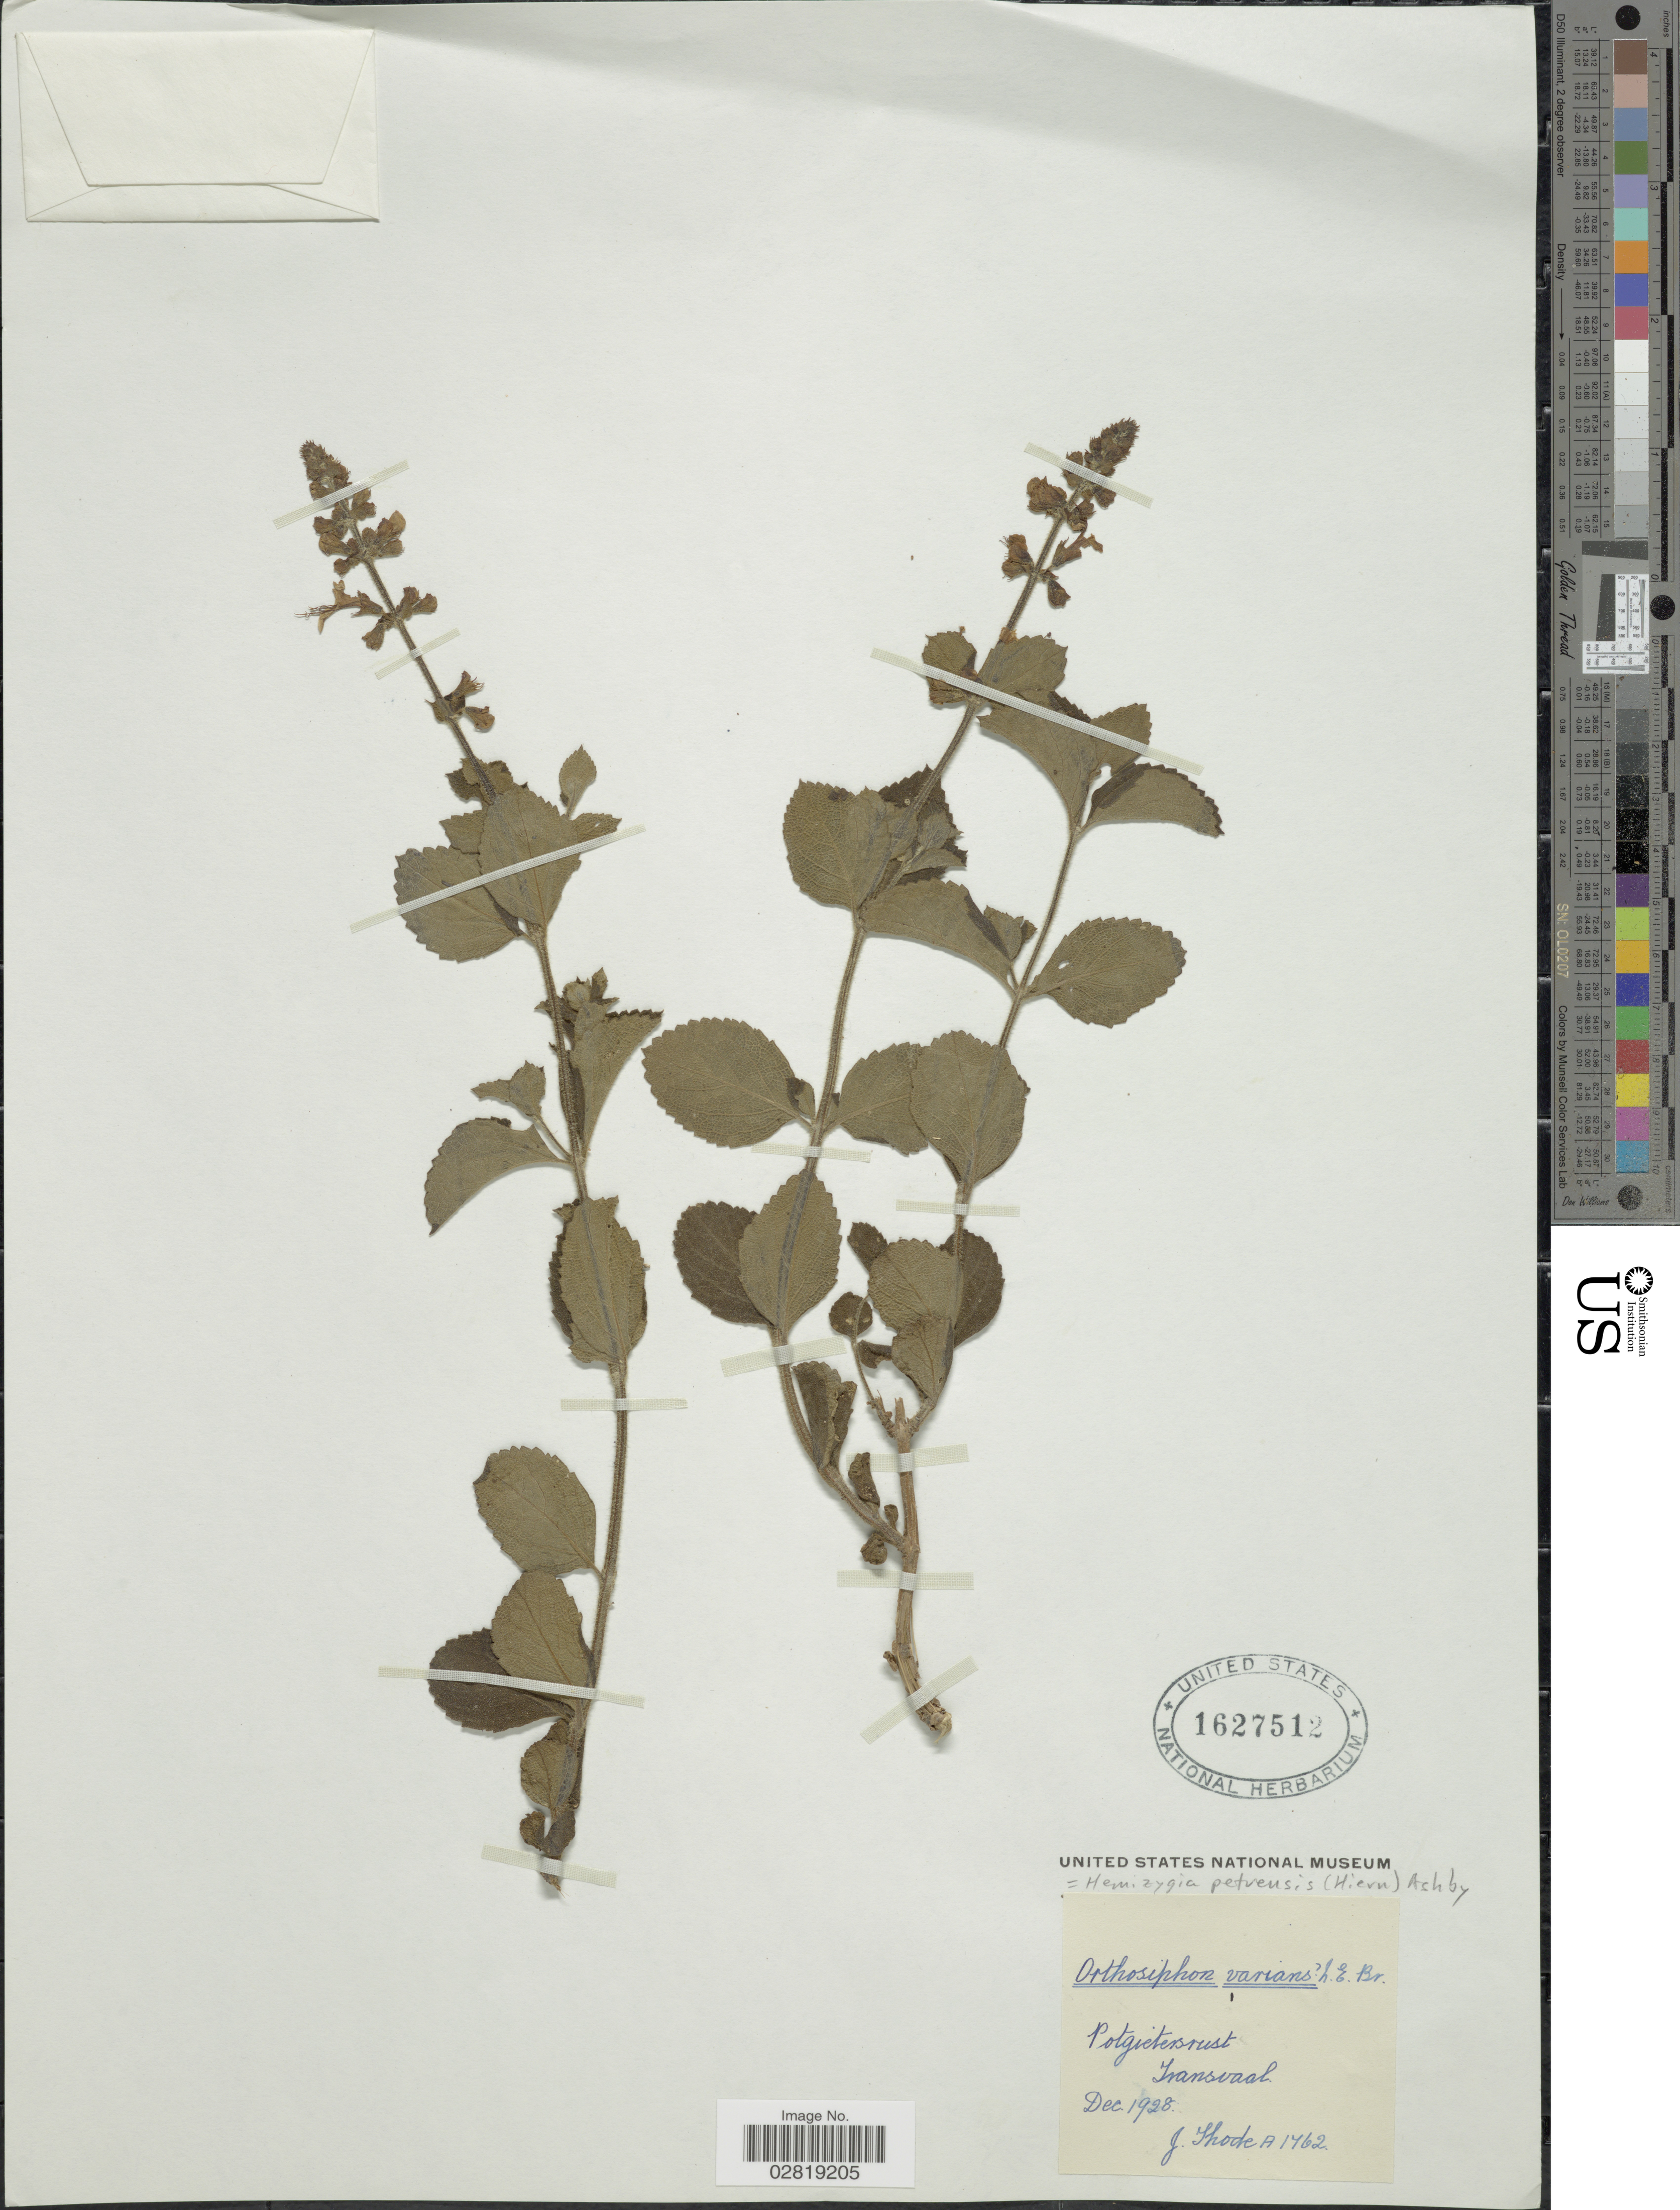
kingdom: Plantae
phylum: Tracheophyta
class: Magnoliopsida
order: Lamiales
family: Lamiaceae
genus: Hemizygia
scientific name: Hemizygia petrensis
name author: (Hiern) Ashby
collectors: J. Thode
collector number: A1762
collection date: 1928-12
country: South Africa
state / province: Limpopo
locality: Potgietersrust, Transvaal.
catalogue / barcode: US 1627512